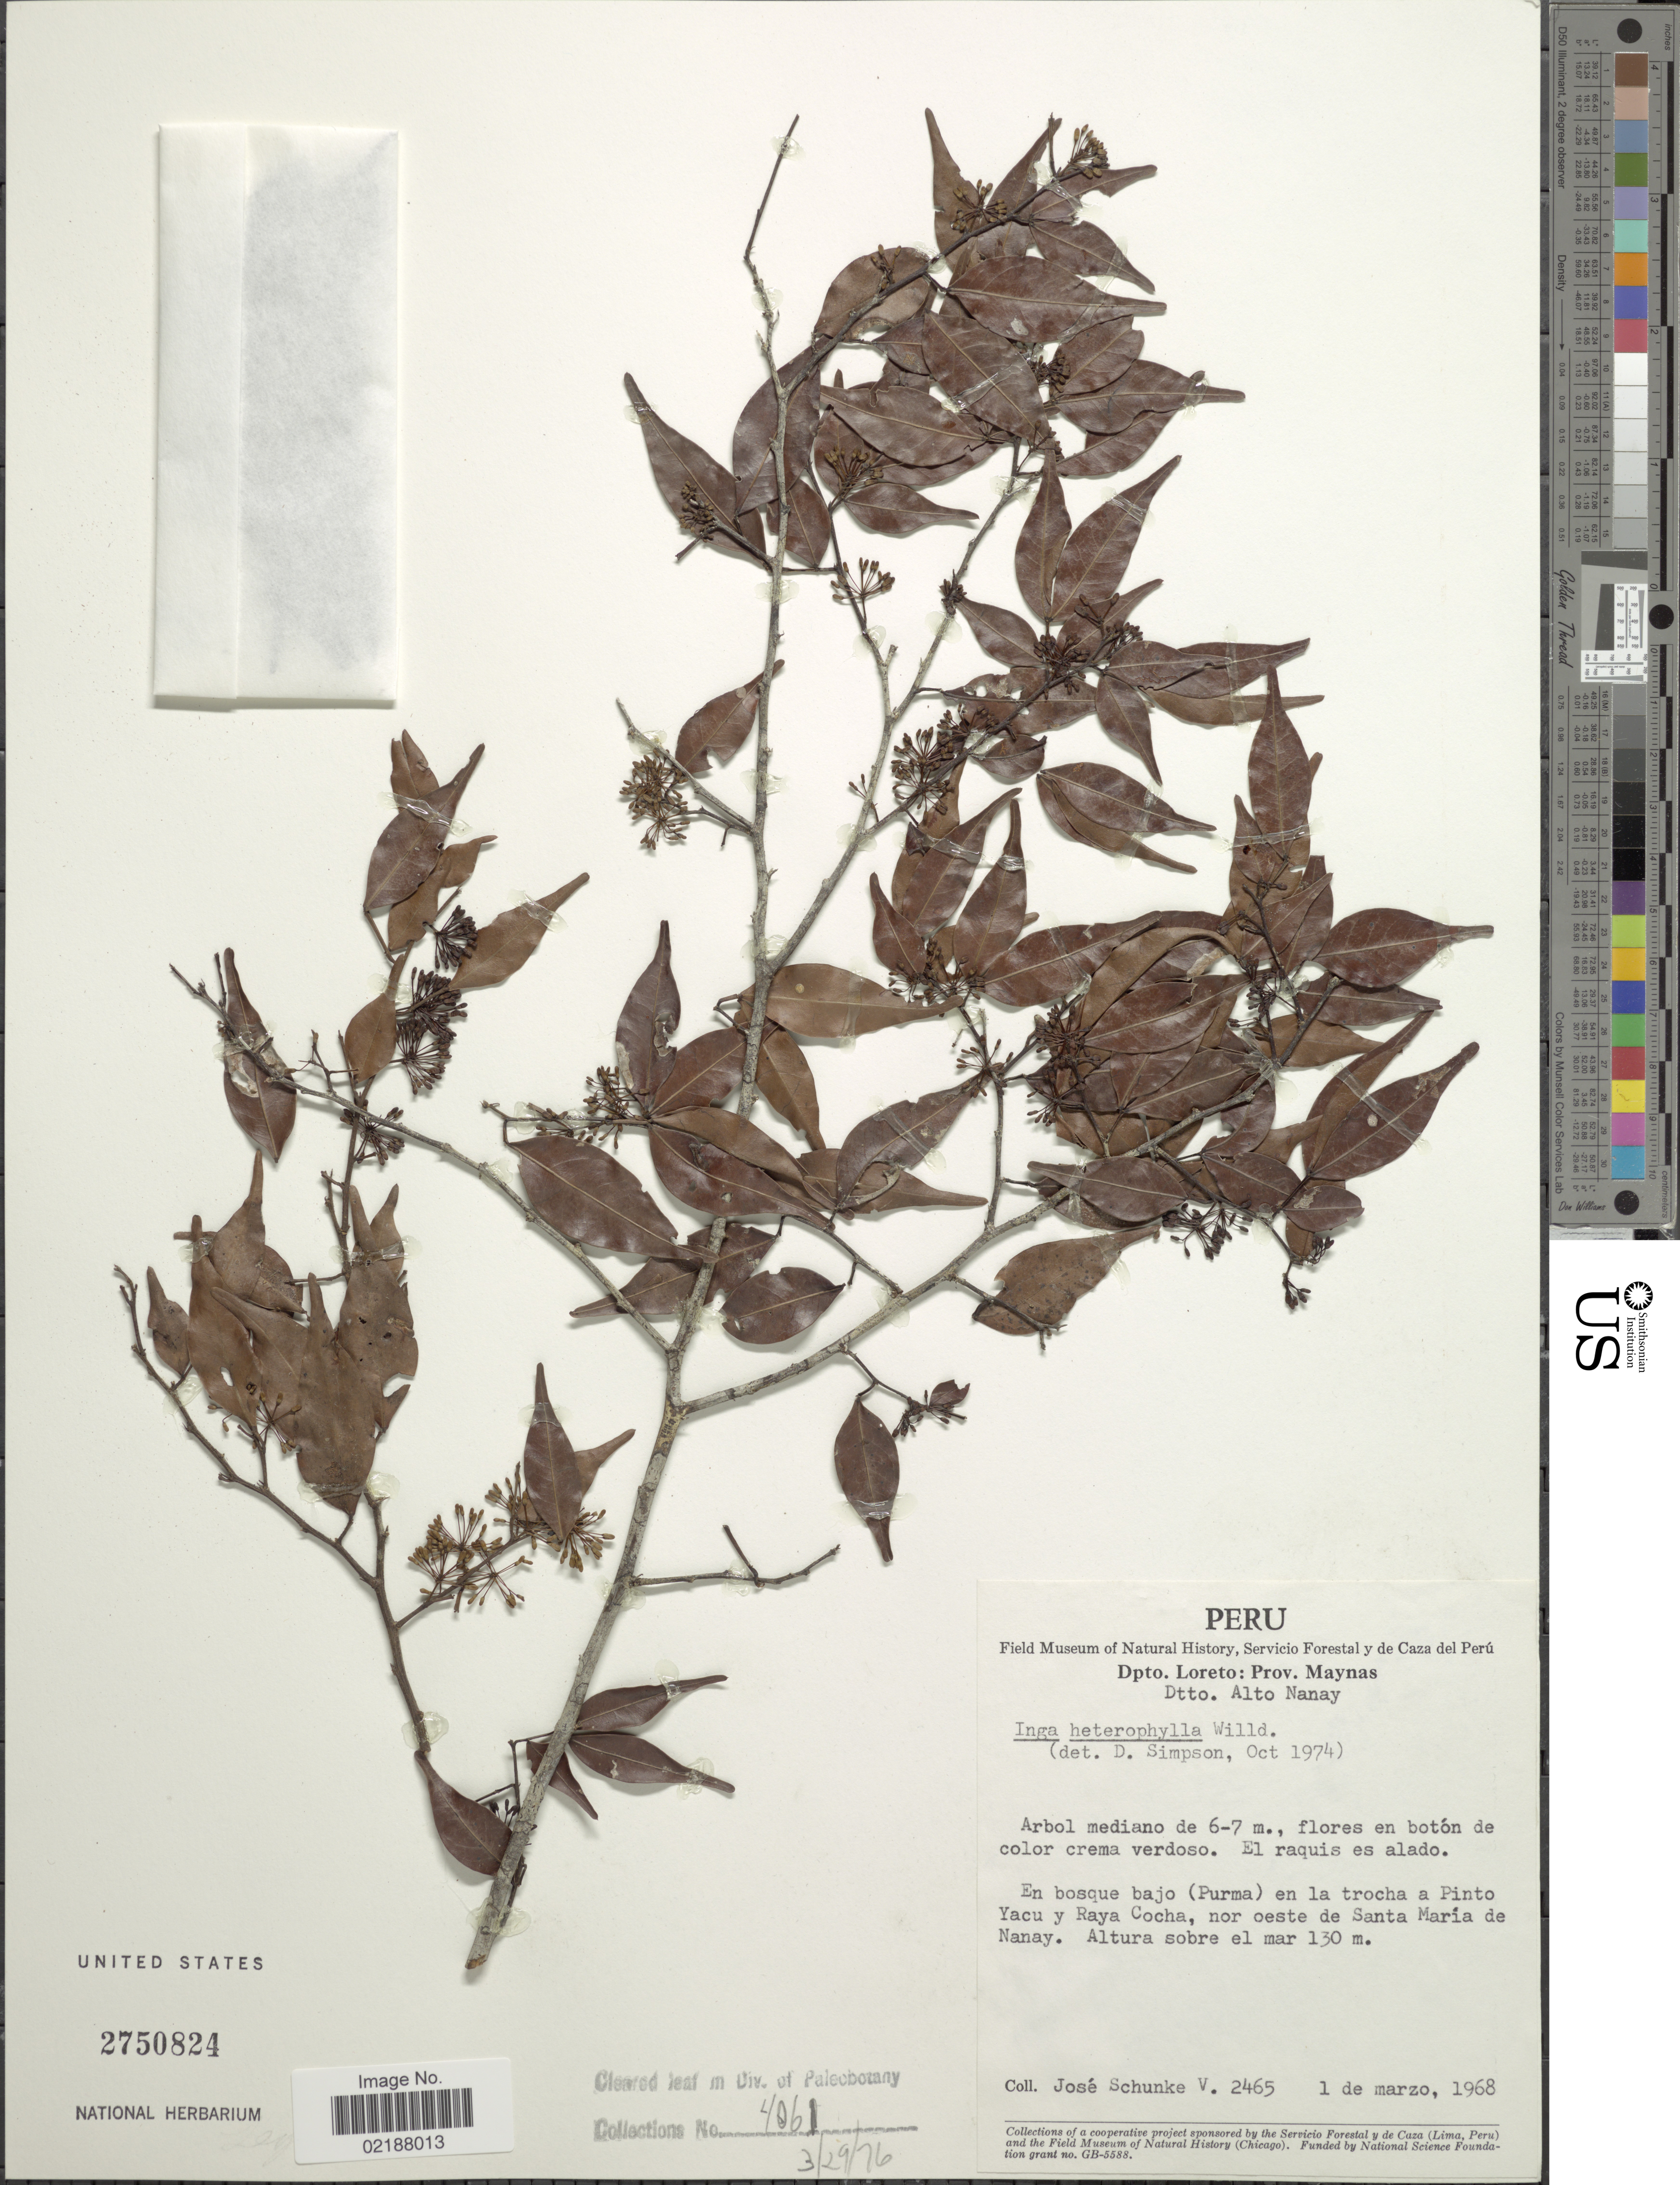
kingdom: Plantae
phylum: Tracheophyta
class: Magnoliopsida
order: Fabales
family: Fabaceae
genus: Inga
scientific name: Inga heterophylla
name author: Willd.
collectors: J. Schunke Vigo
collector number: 2465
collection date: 1968-03-01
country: Peru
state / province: Loreto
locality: Dpto. Loreto: Prov. Maynas, Dtto. Alto Nanay, En bosque bajo (Purma) en la trocha a Pinto Yacu y Raya Cocha, nor oeste de Santa Maria de Nanay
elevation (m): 130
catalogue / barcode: US 2750824